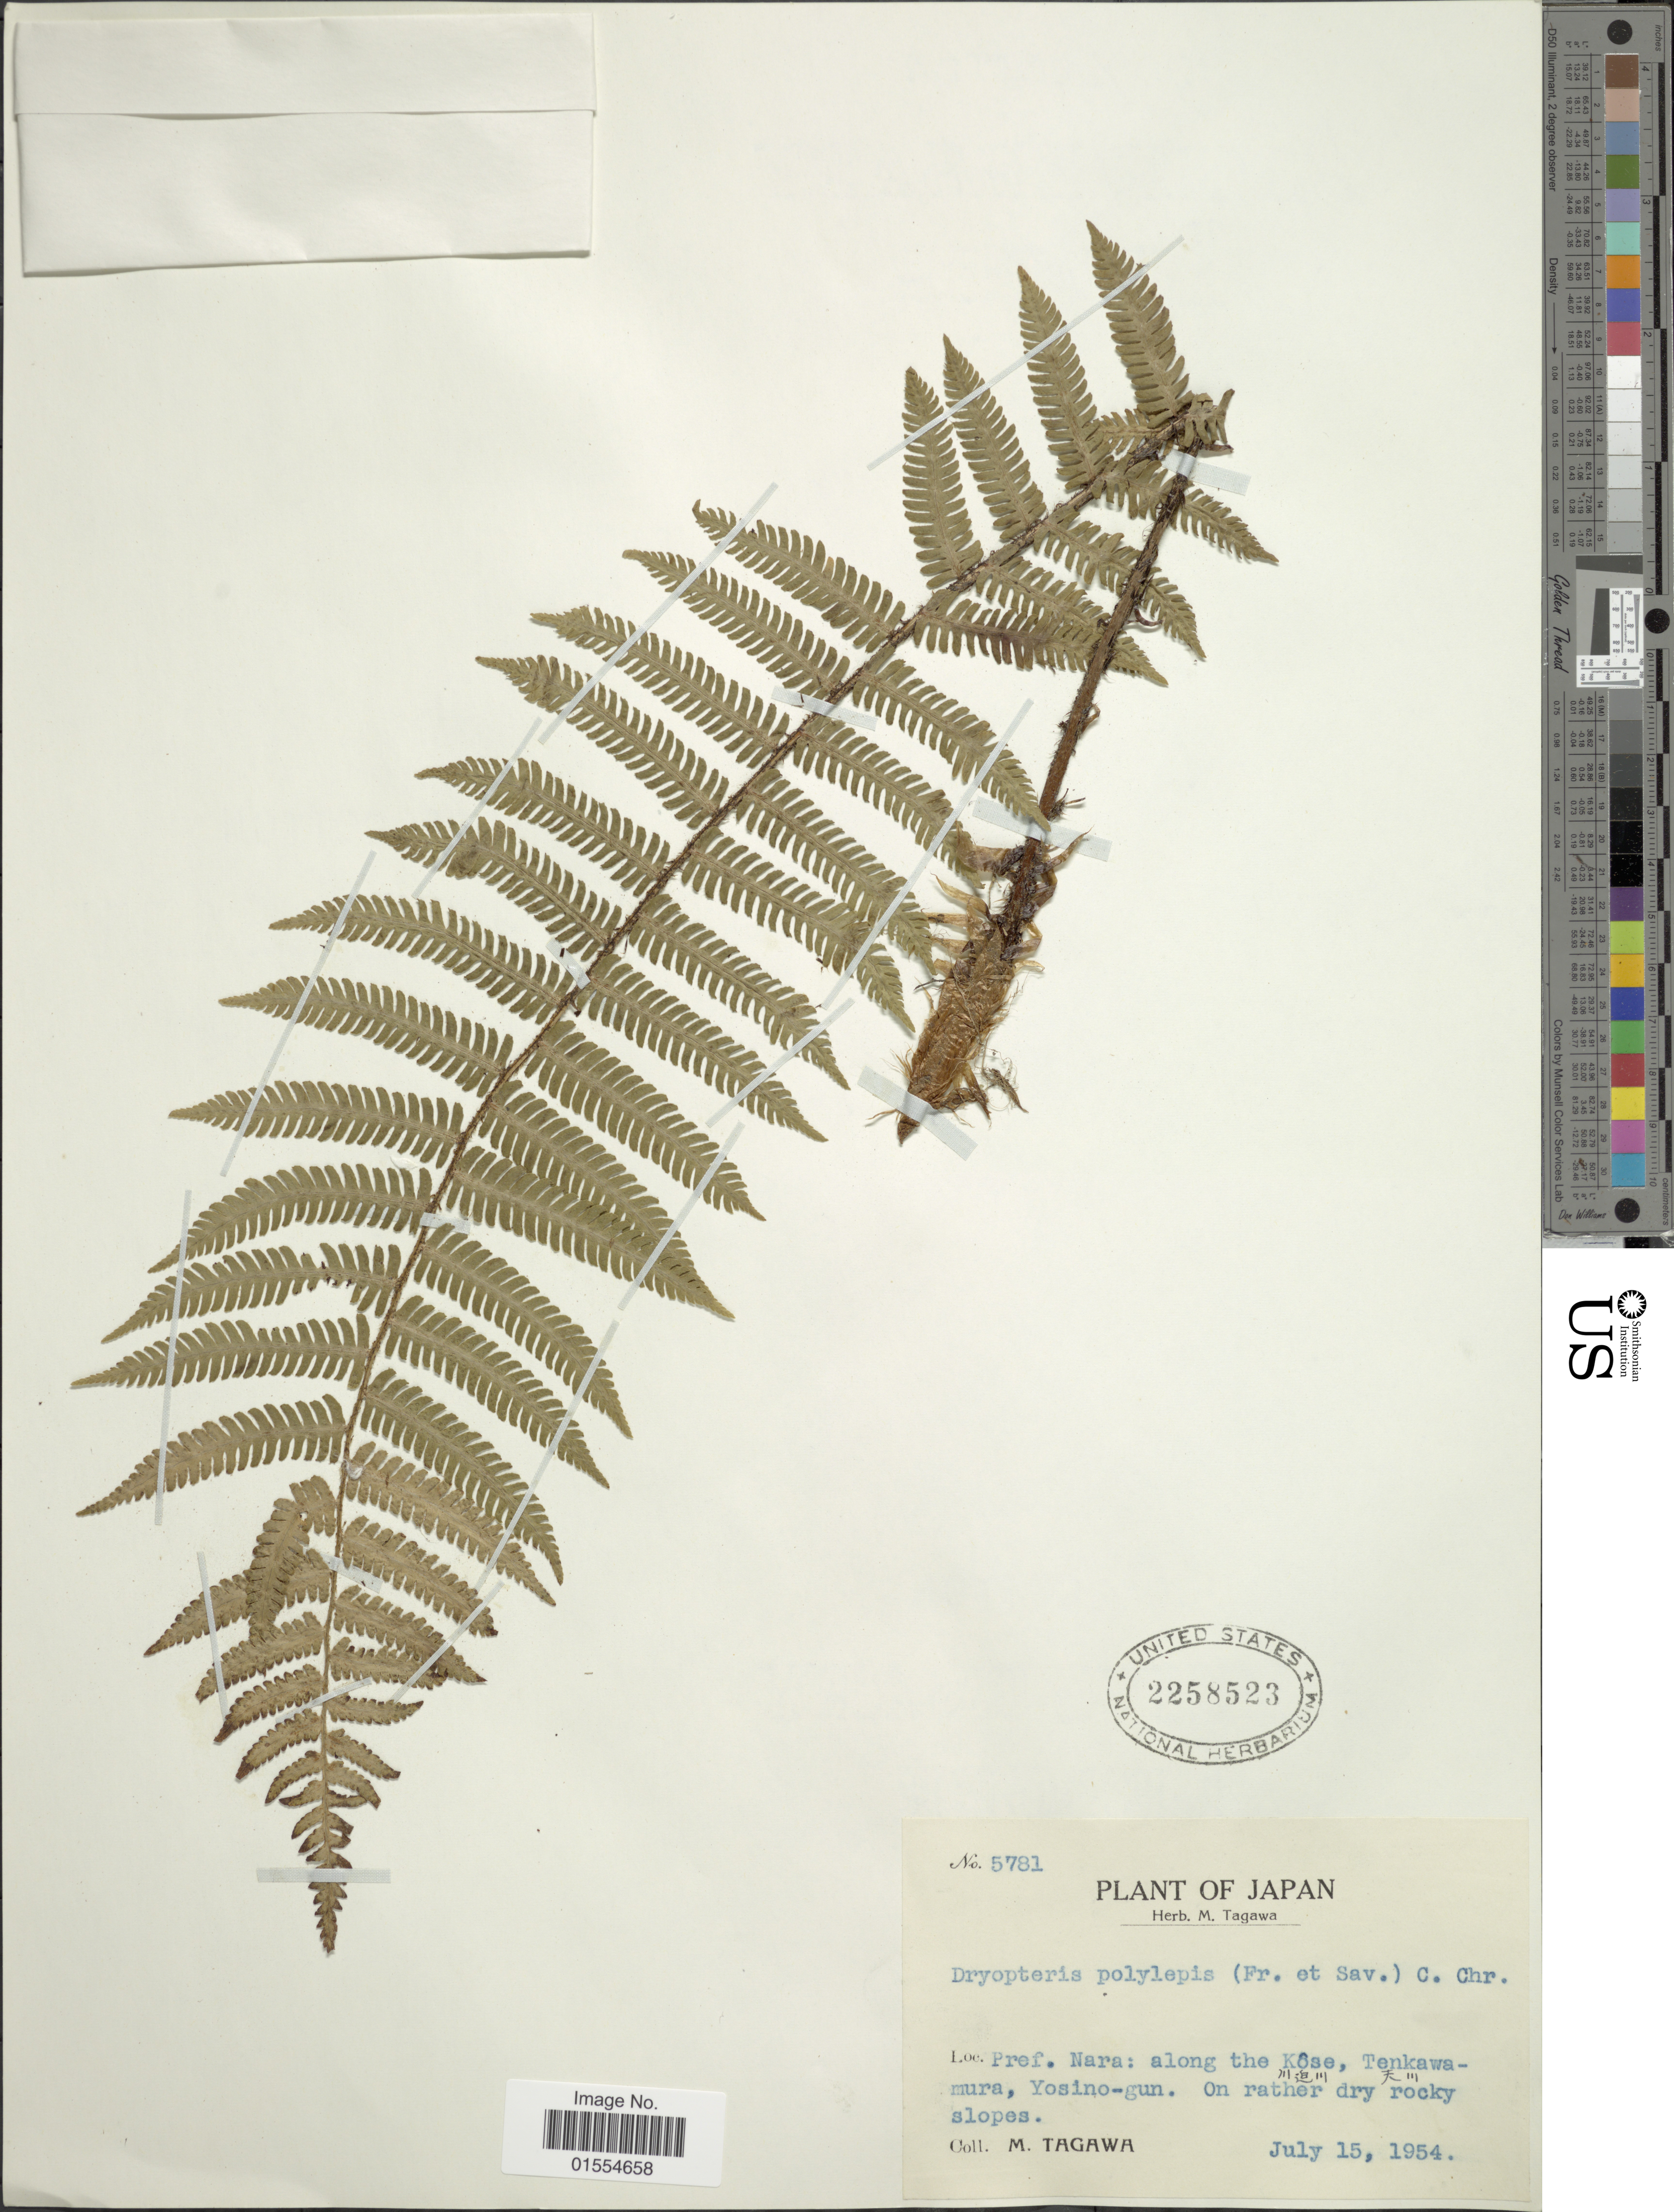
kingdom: Plantae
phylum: Tracheophyta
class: Polypodiopsida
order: Polypodiales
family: Dryopteridaceae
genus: Dryopteris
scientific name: Dryopteris polylepis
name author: (Franch. & Sav.) C. Chr.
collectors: M. Tagawa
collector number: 5781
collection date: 1954-07-15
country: Japan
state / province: Nara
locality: Japan, Pref. Nara: along the Kose, Tenkawamura, Yosino-gun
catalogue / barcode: US 2258523